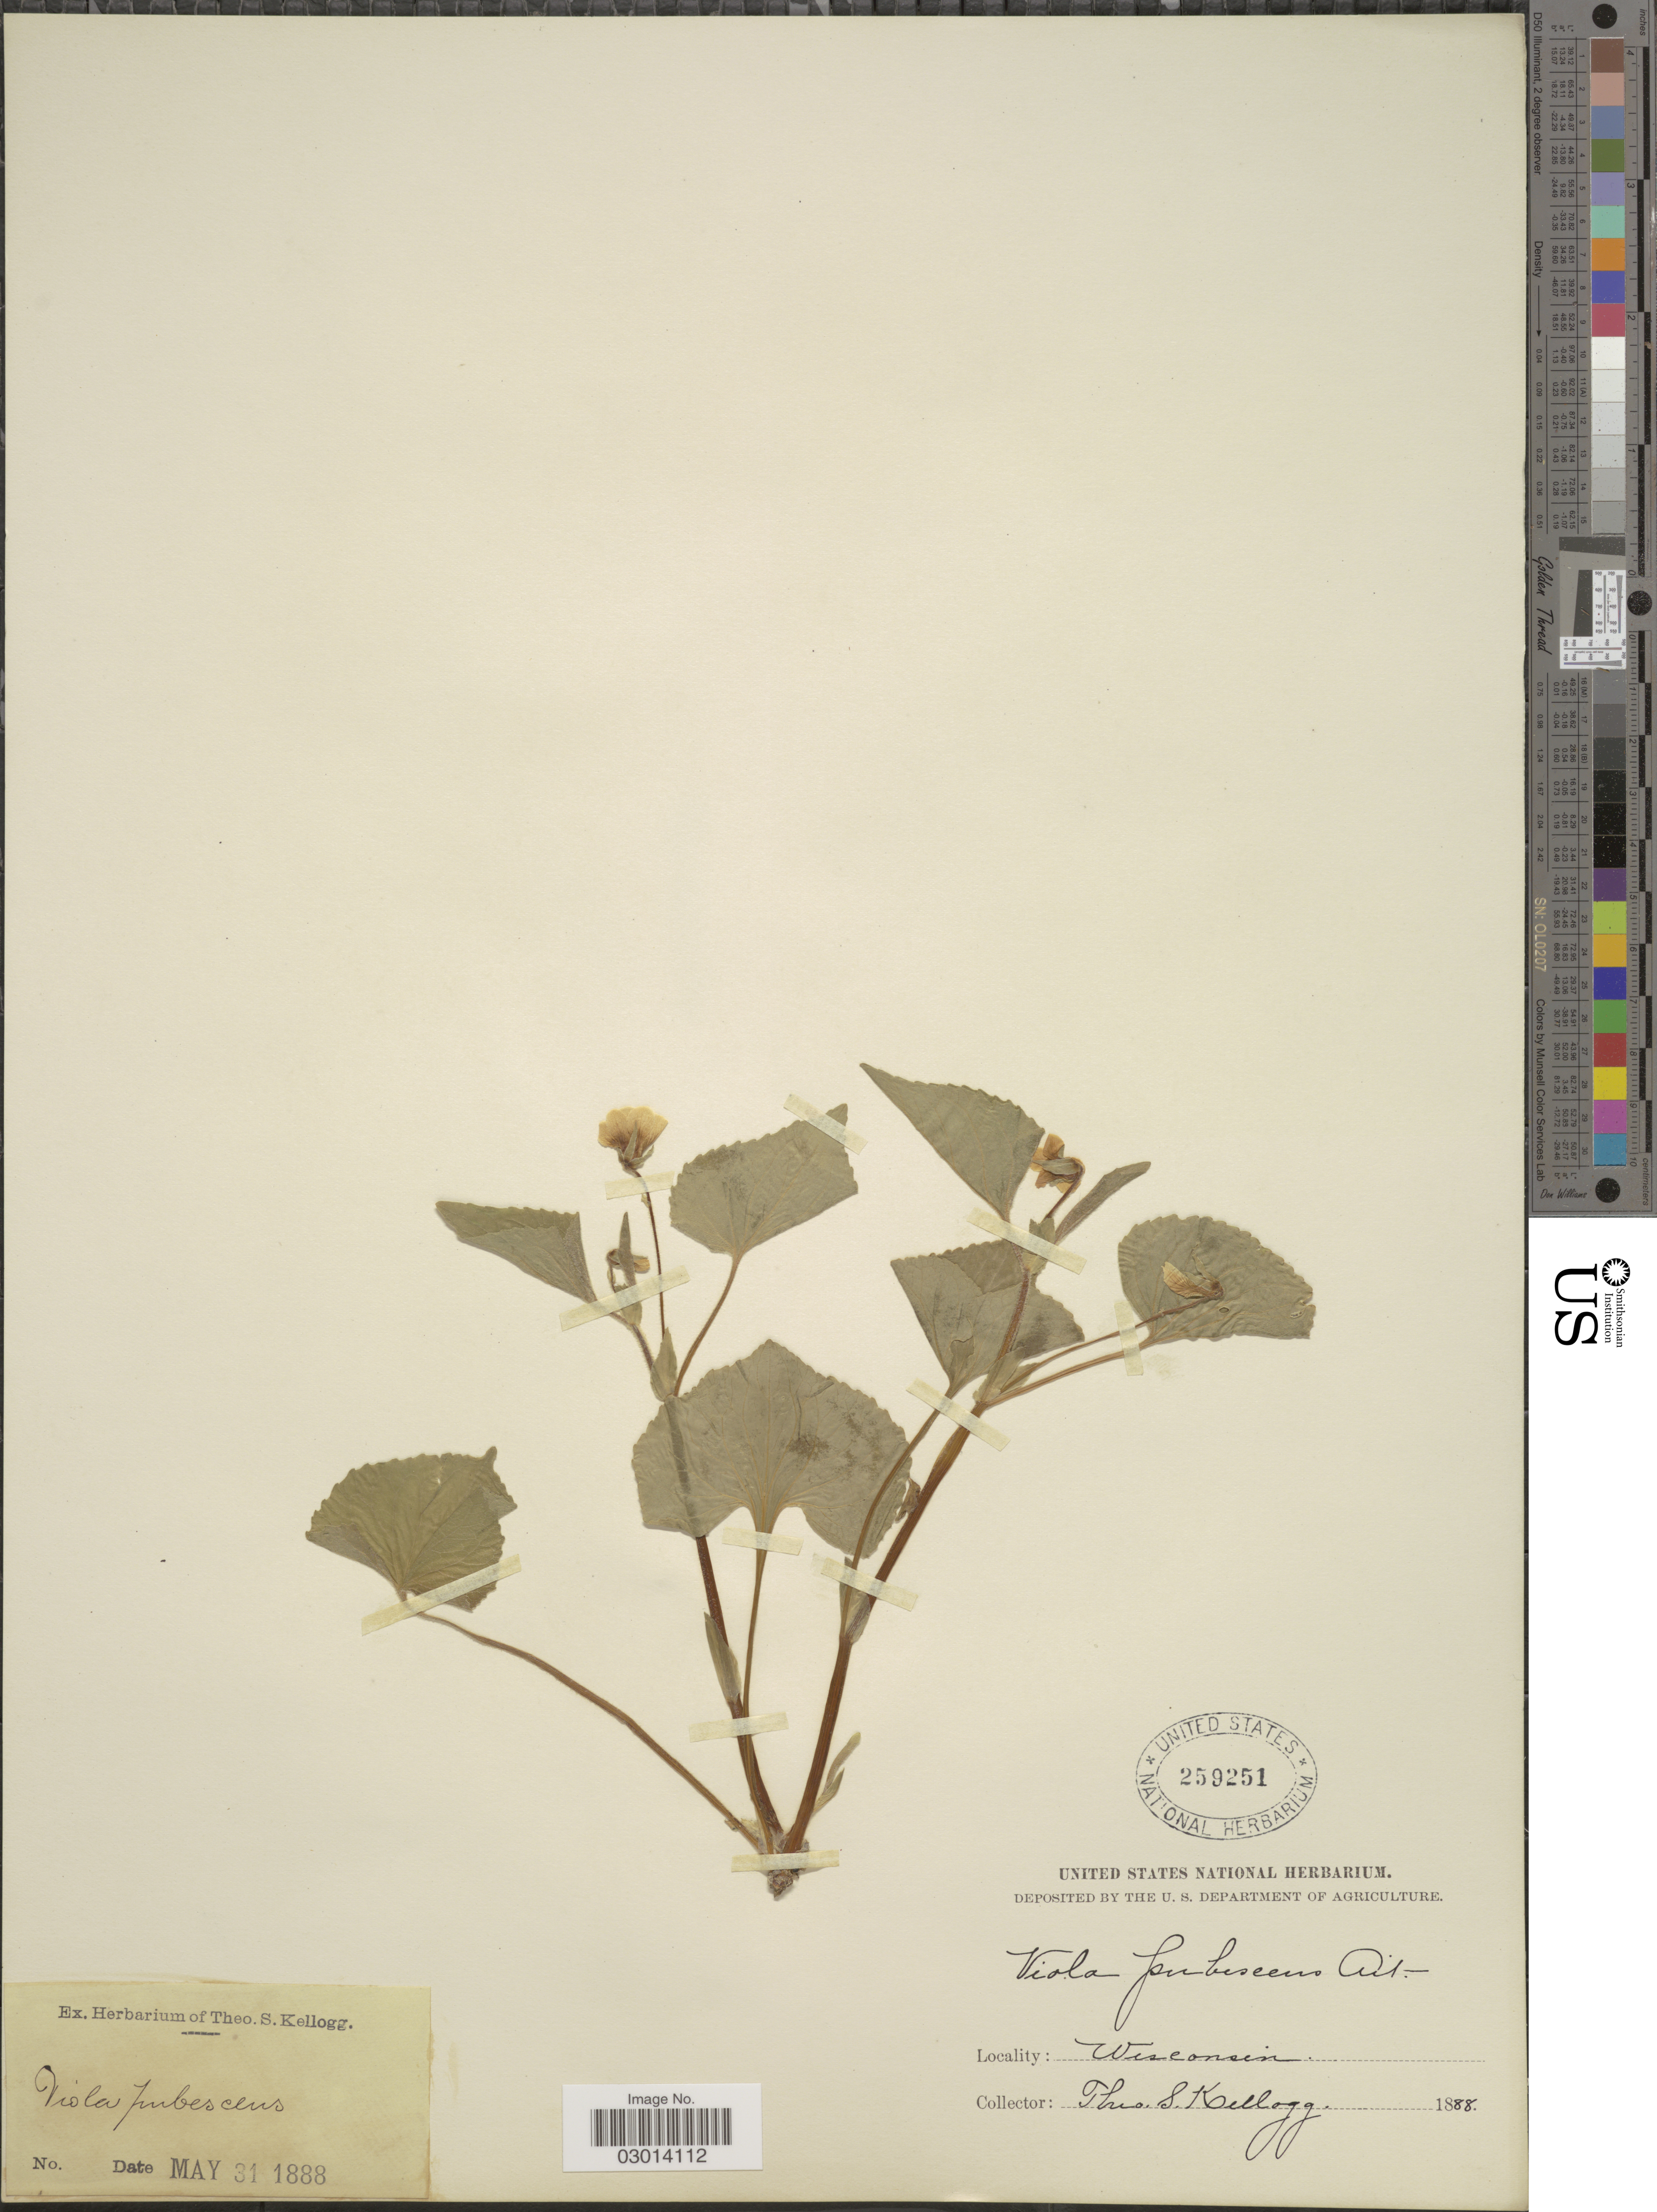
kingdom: Plantae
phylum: Tracheophyta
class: Magnoliopsida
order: Malpighiales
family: Violaceae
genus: Viola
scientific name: Viola pubescens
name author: Aiton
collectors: T. S. Kellogg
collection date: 1888-05-31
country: United States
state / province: Wisconsin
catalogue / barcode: US 259251